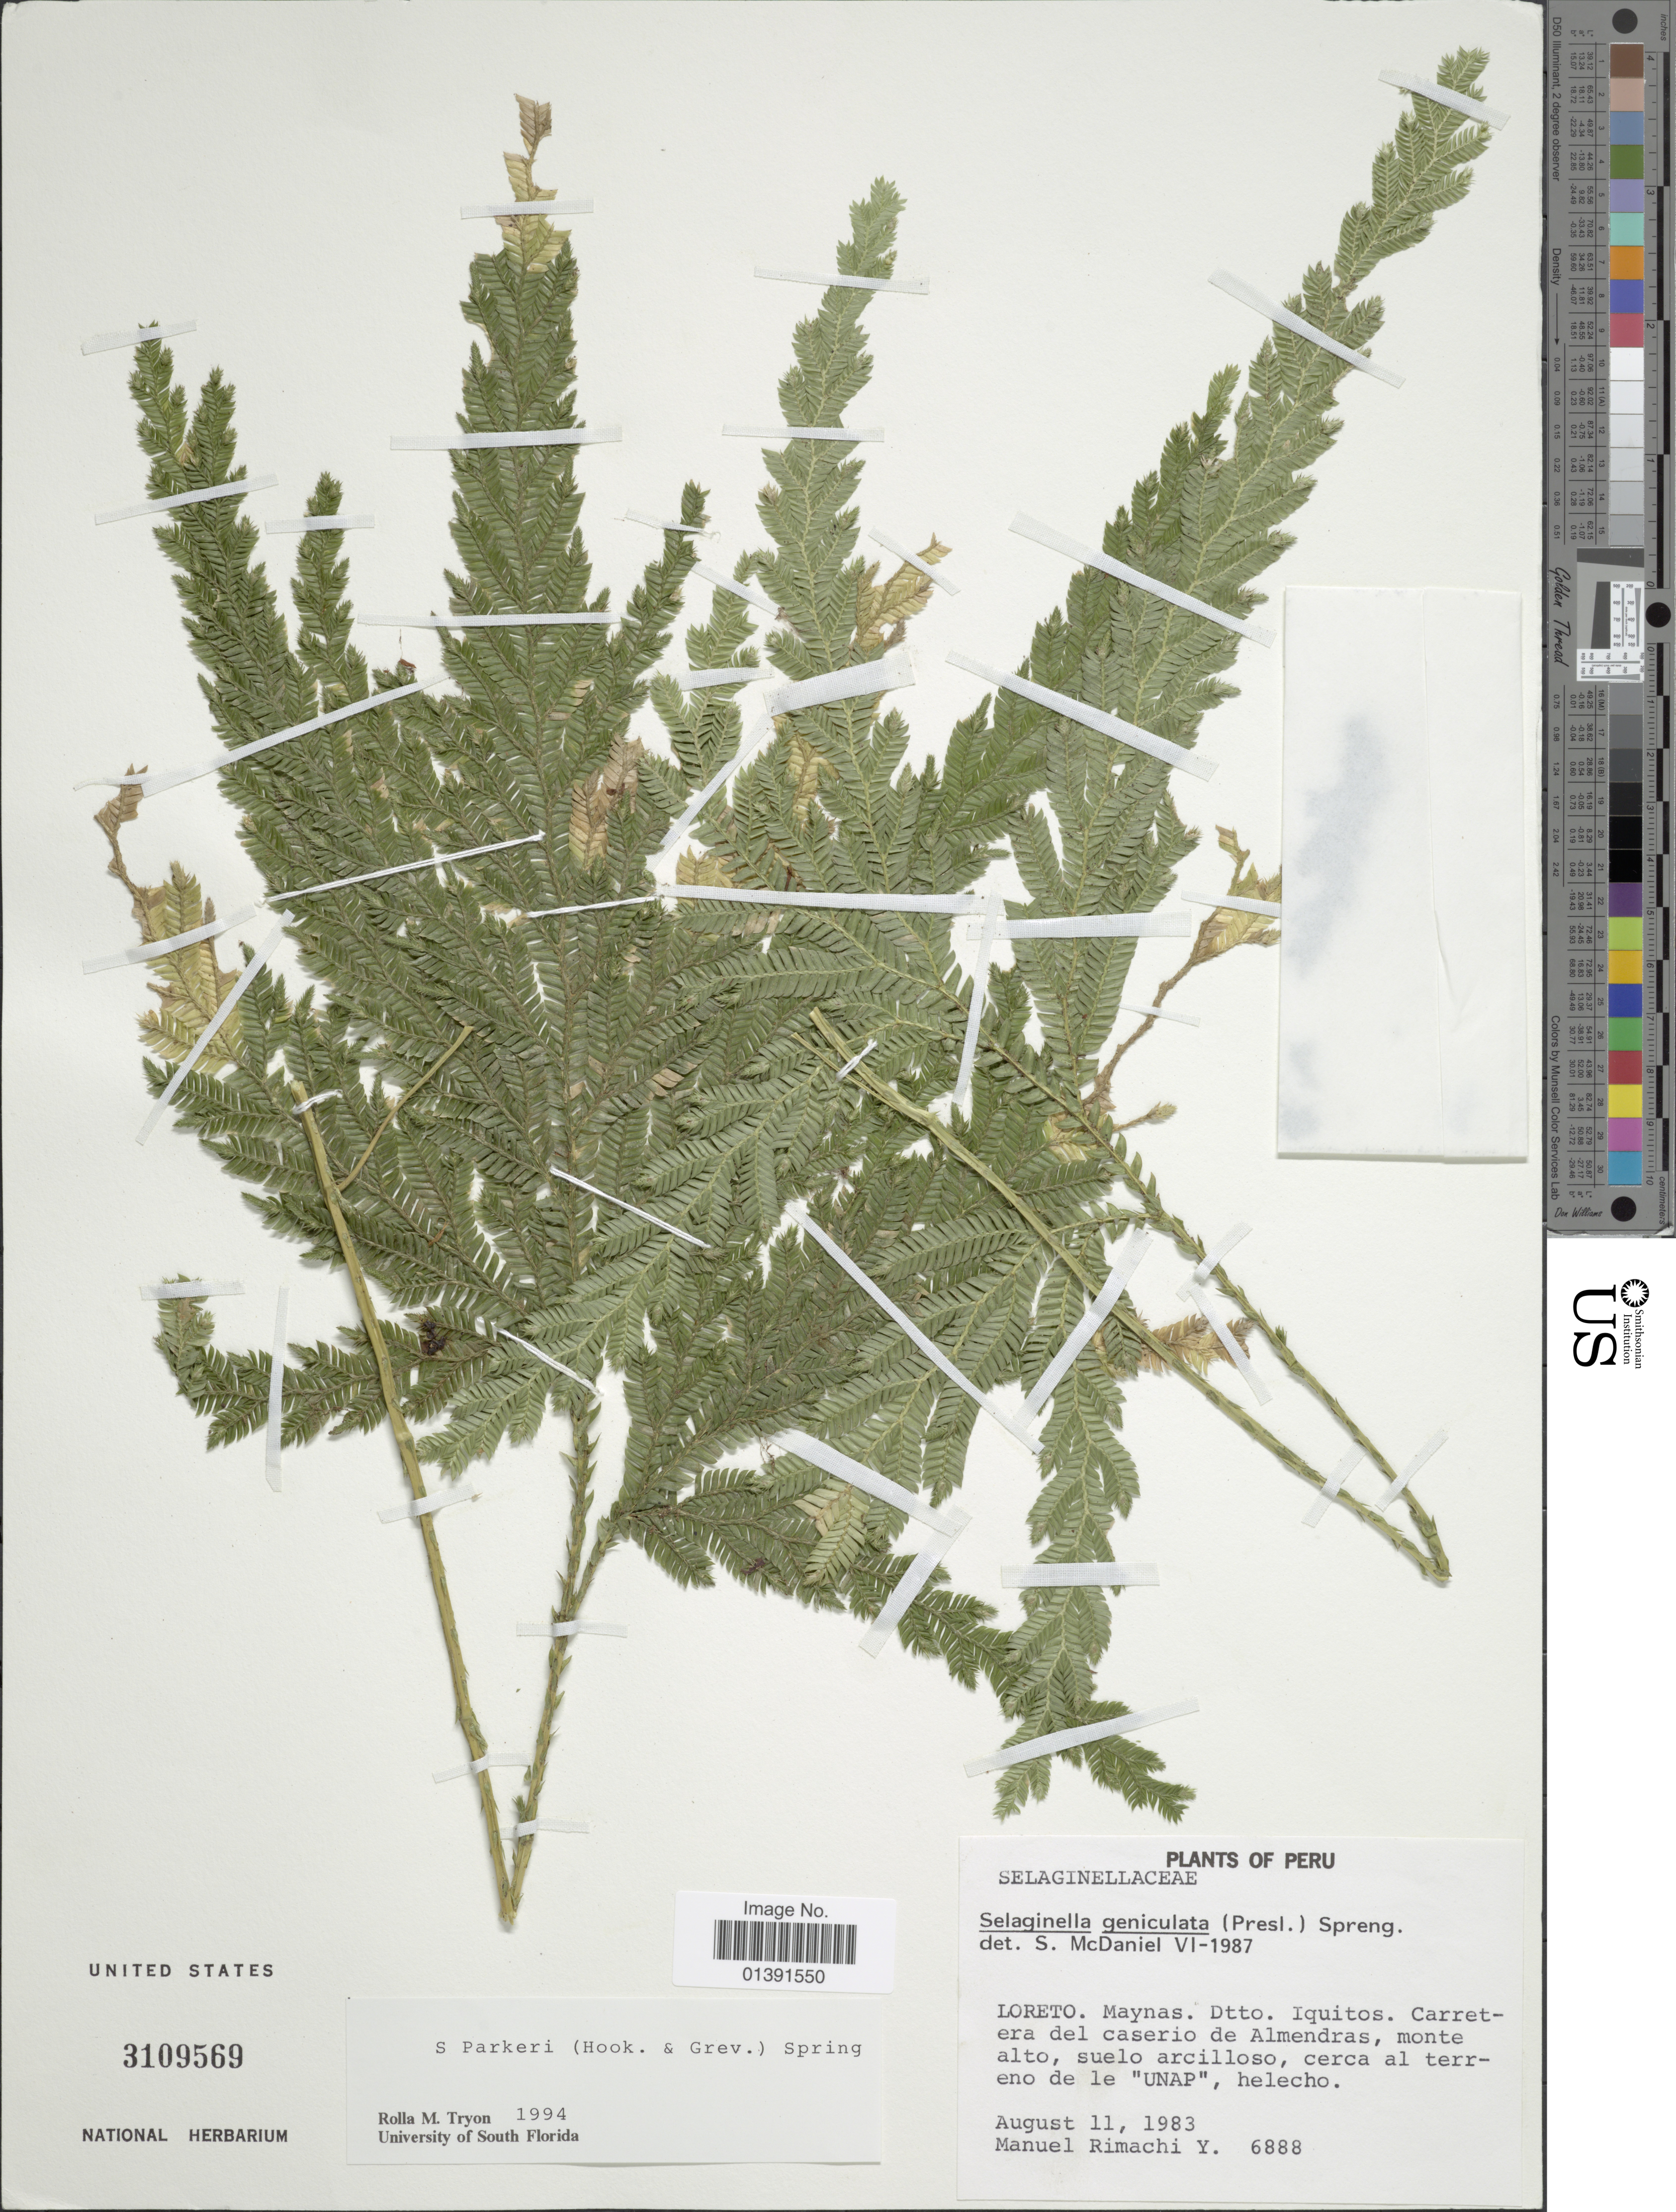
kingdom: Plantae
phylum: Tracheophyta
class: Lycopodiopsida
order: Selaginellales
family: Selaginellaceae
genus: Selaginella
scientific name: Selaginella parkeri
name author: (Hook. & Grev.) Spring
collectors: M. Rimachi Y.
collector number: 6888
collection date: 1983-08-11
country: Peru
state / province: Loreto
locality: Maynas, Dtto. Iquitos, Carreera del caserio de Almendras, monte alto suelo arcilloso, cerca al terreno de le "UNAP", helecho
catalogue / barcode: US 3109569